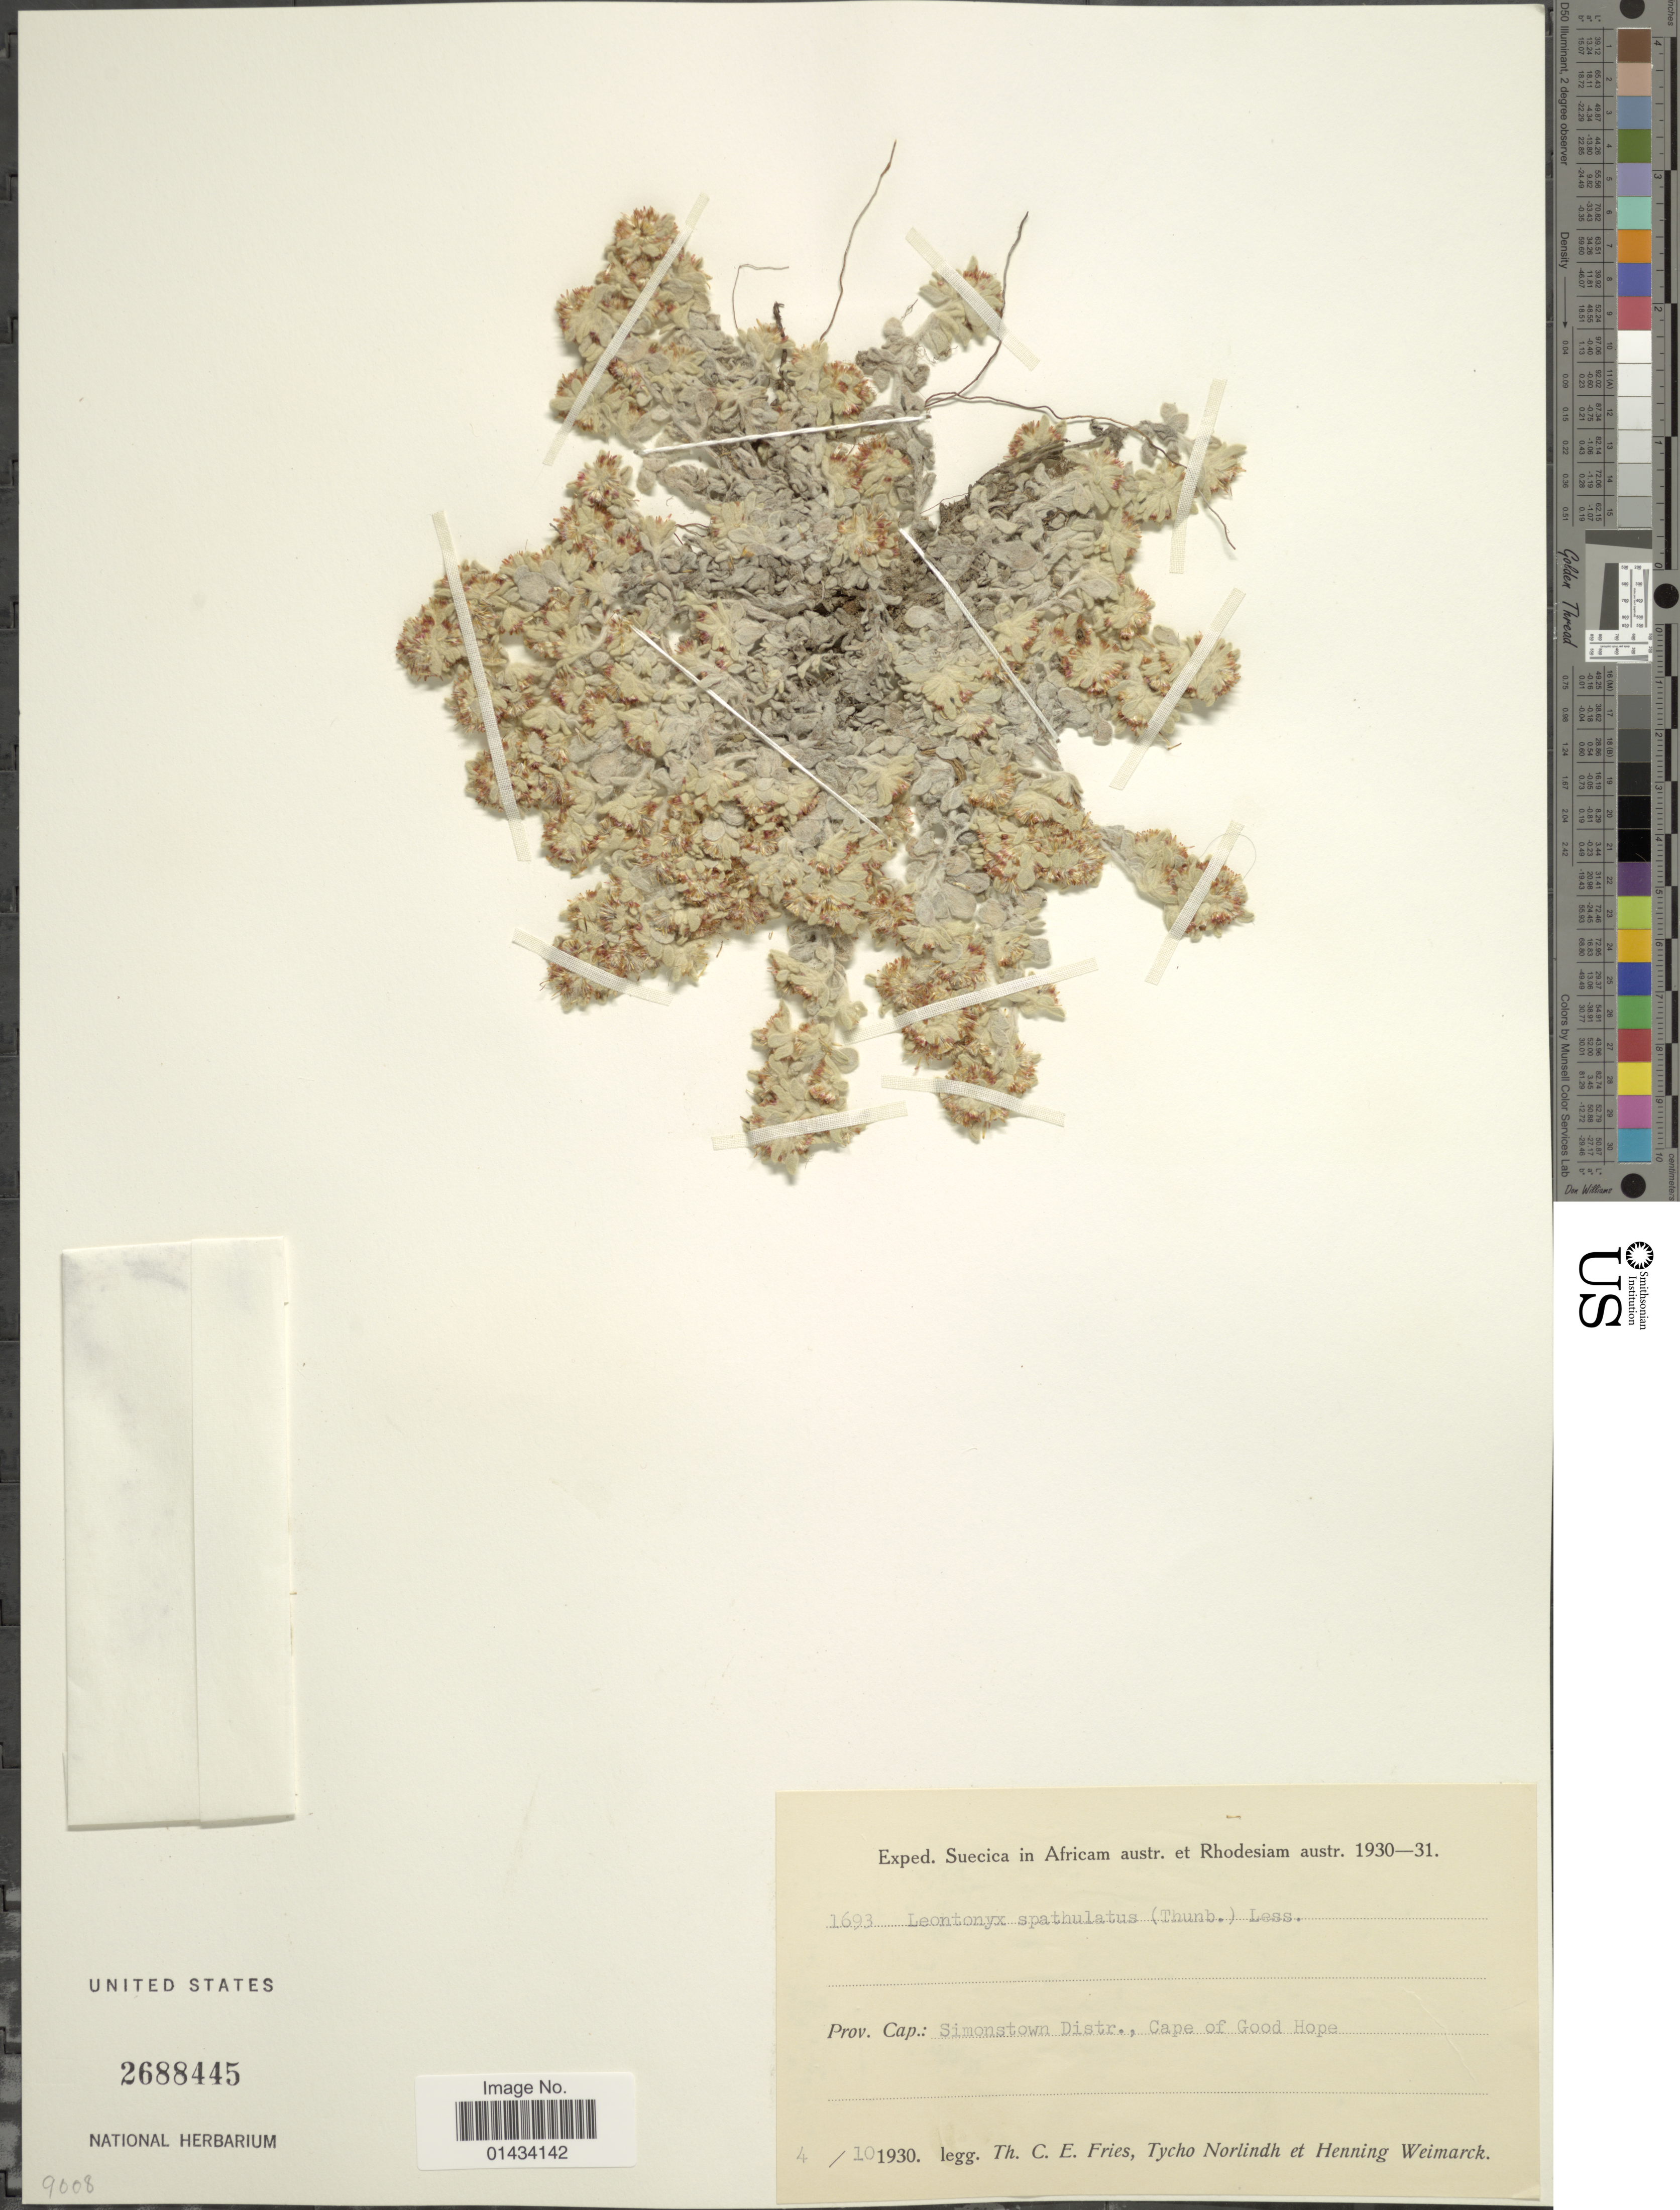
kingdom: Plantae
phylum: Tracheophyta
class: Magnoliopsida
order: Asterales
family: Asteraceae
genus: Leontonyx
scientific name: Leontonyx spathulatus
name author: Less. ex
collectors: T. C. E. Fries, N. T. Norlindh & H. Weimarck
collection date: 1930-10-04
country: South Africa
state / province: Western Cape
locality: Simonstown Distr., Cape of Good Hope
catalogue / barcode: US 2688445